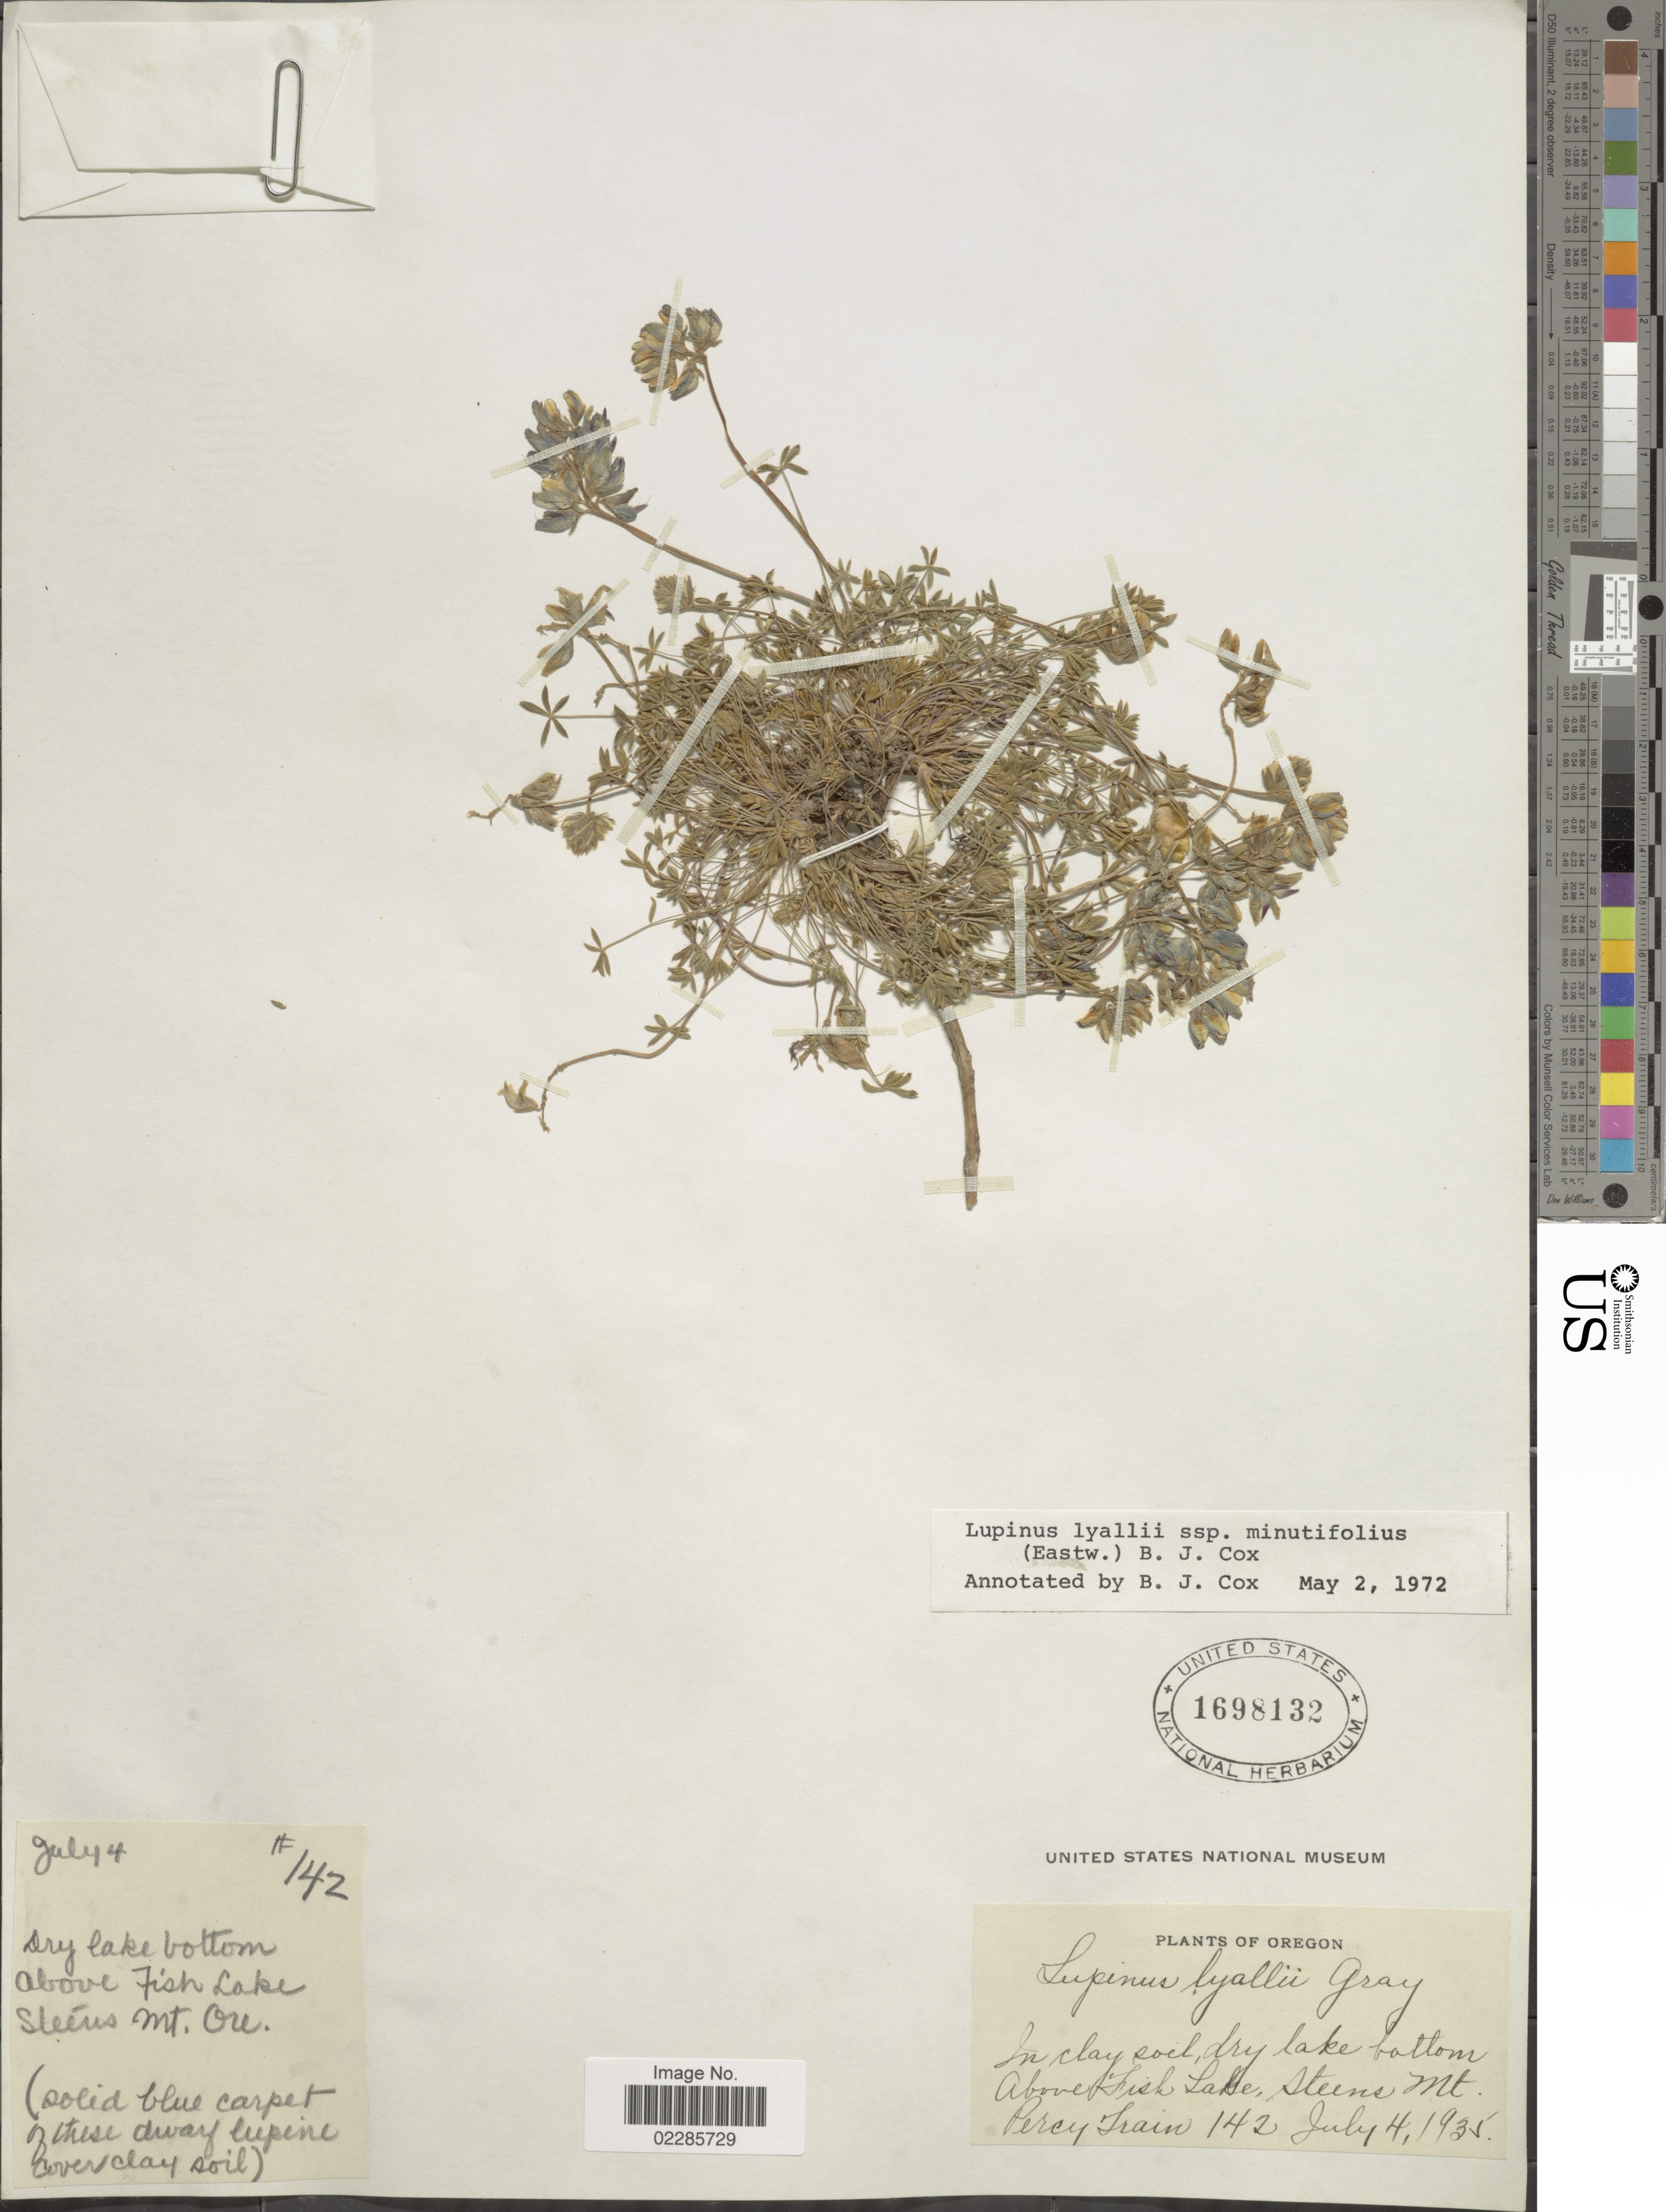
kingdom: Plantae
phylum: Tracheophyta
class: Magnoliopsida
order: Fabales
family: Fabaceae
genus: Lupinus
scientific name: Lupinus lyallii subsp. minutifolius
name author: (Eastw.) B.J. Cox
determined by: Cox, B. J.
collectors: P. Train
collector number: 142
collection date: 1935-07-04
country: United States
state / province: Oregon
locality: In clay soil, dry lake bottom Above Fish Lake, Steens Mt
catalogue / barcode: US 1698132